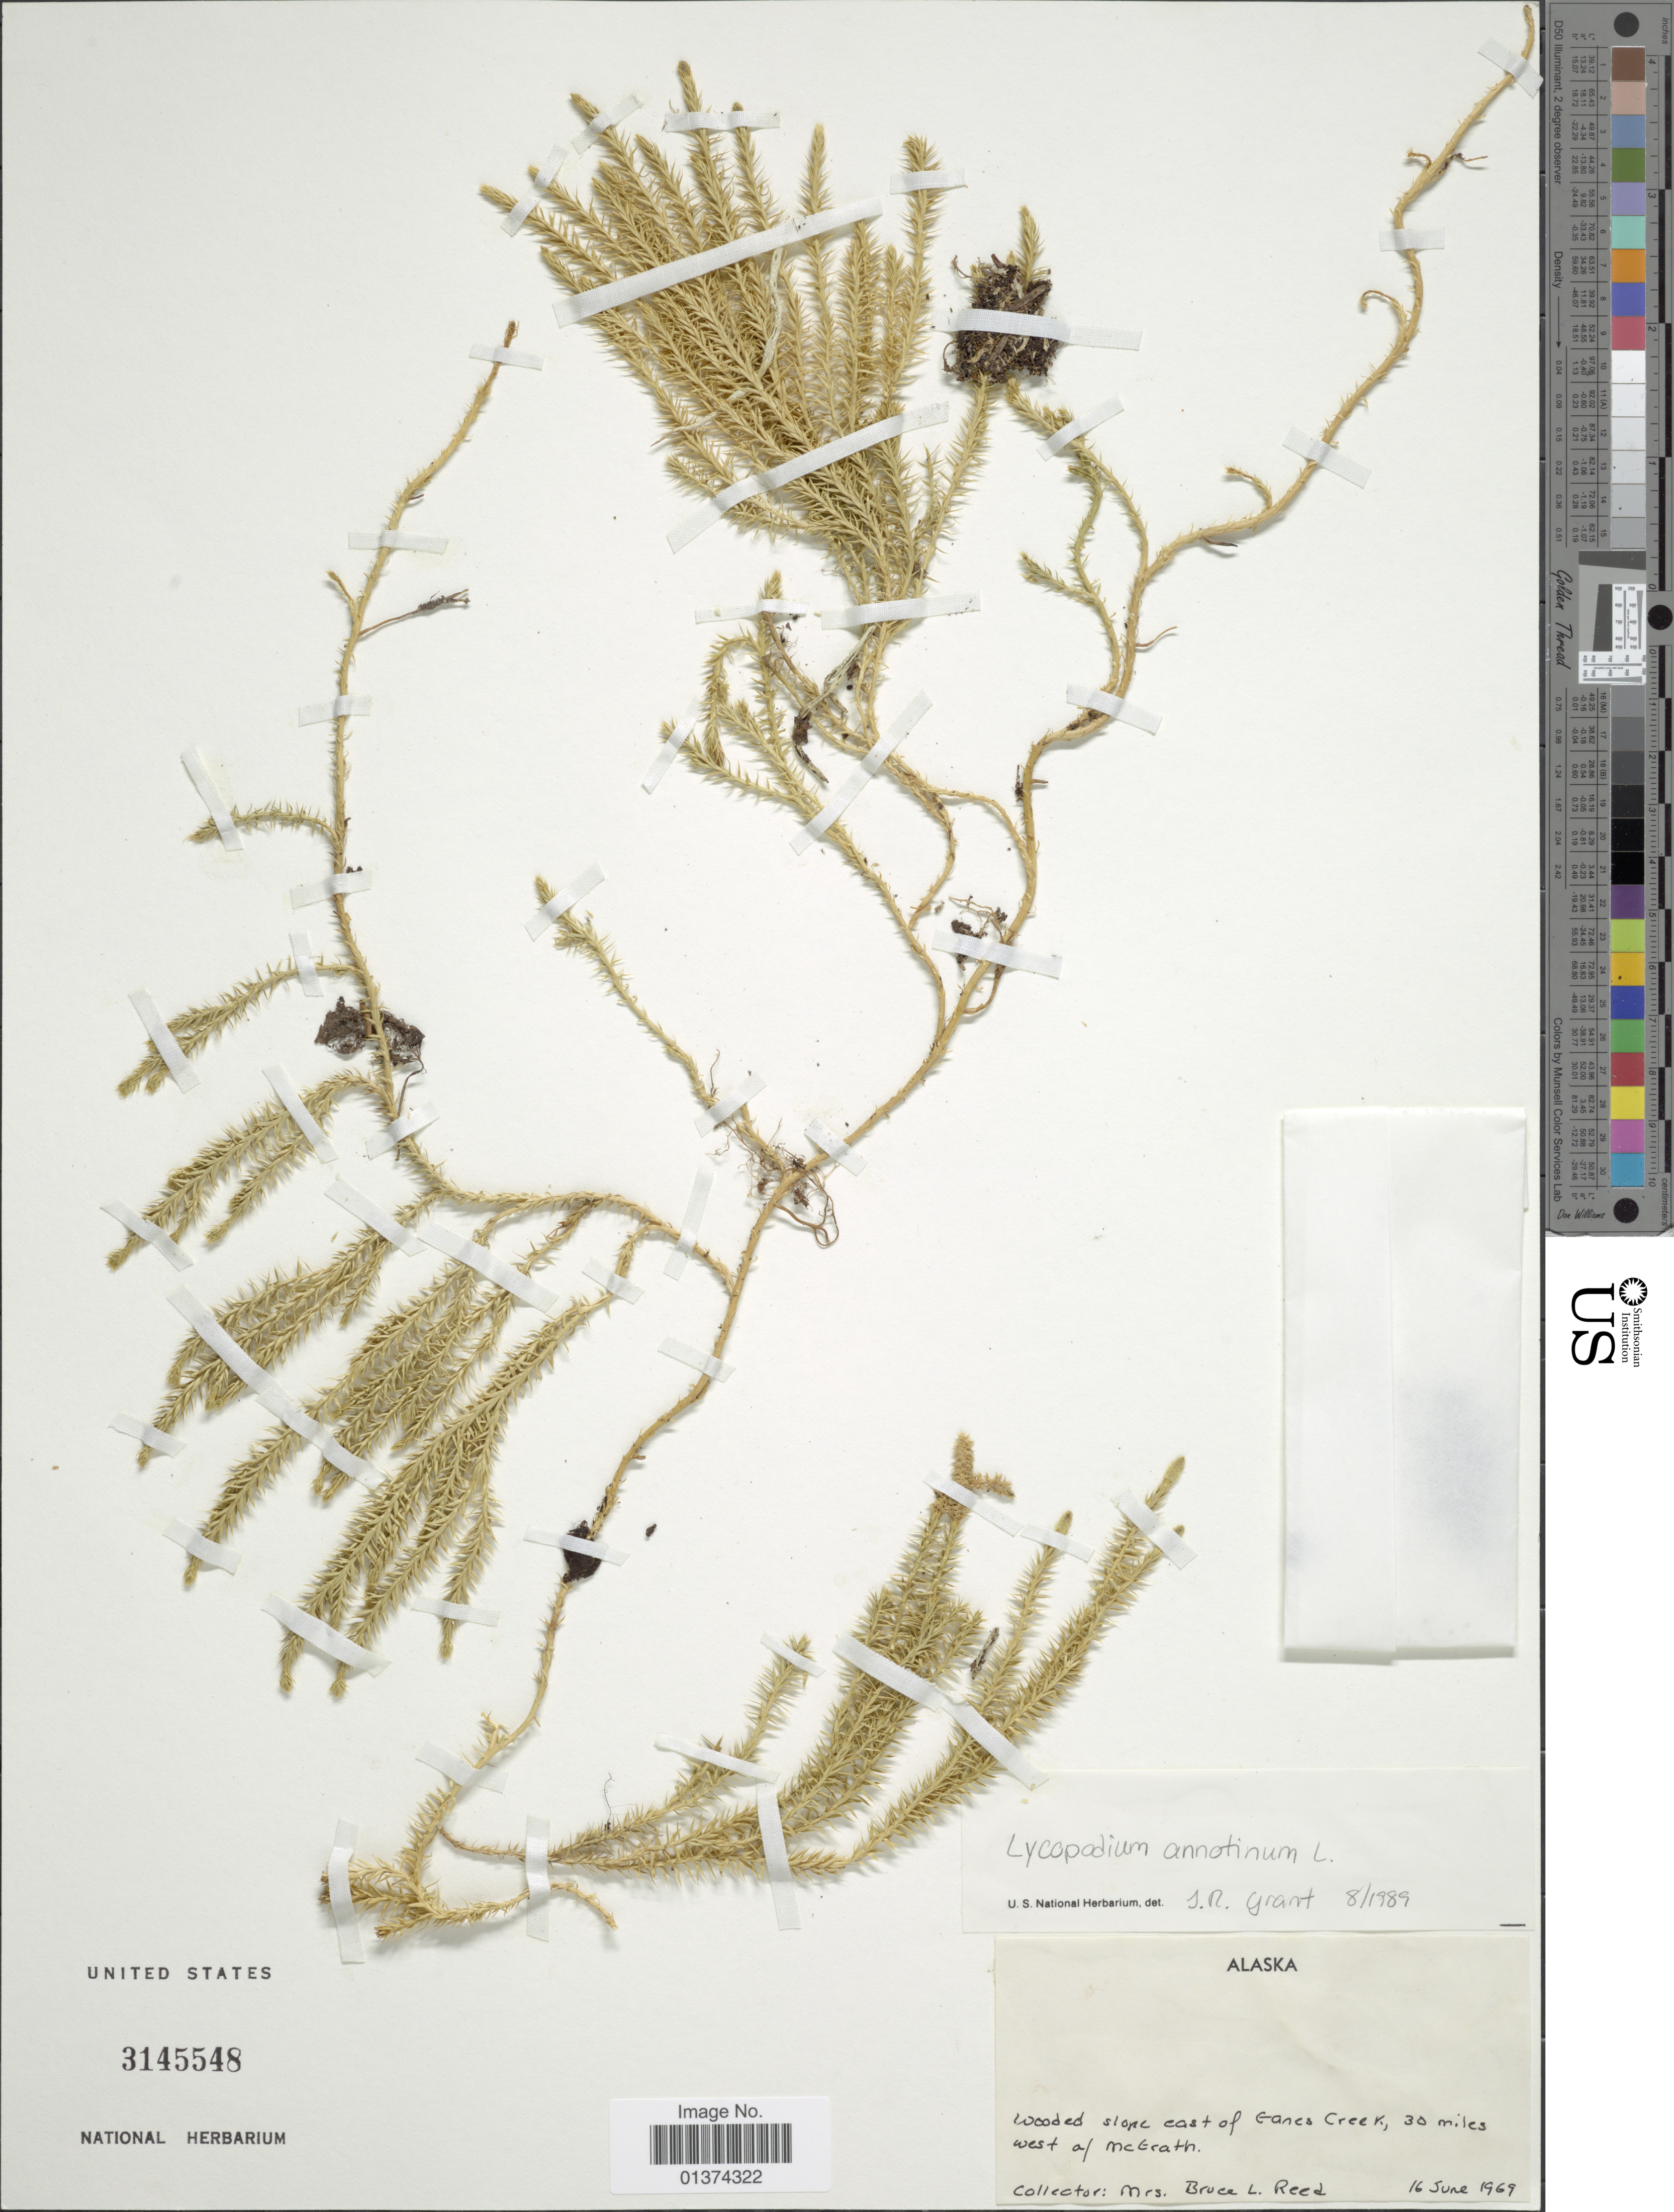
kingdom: Plantae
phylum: Tracheophyta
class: Lycopodiopsida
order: Lycopodiales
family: Lycopodiaceae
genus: Spinulum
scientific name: Spinulum annotinum subsp. annotinum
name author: (L.) A. Haines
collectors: B. Reed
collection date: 1969-06-16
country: United States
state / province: Alaska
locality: Wooded slope east of Ganes Creek; 30 miles west of McGrath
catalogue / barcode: US 3145548